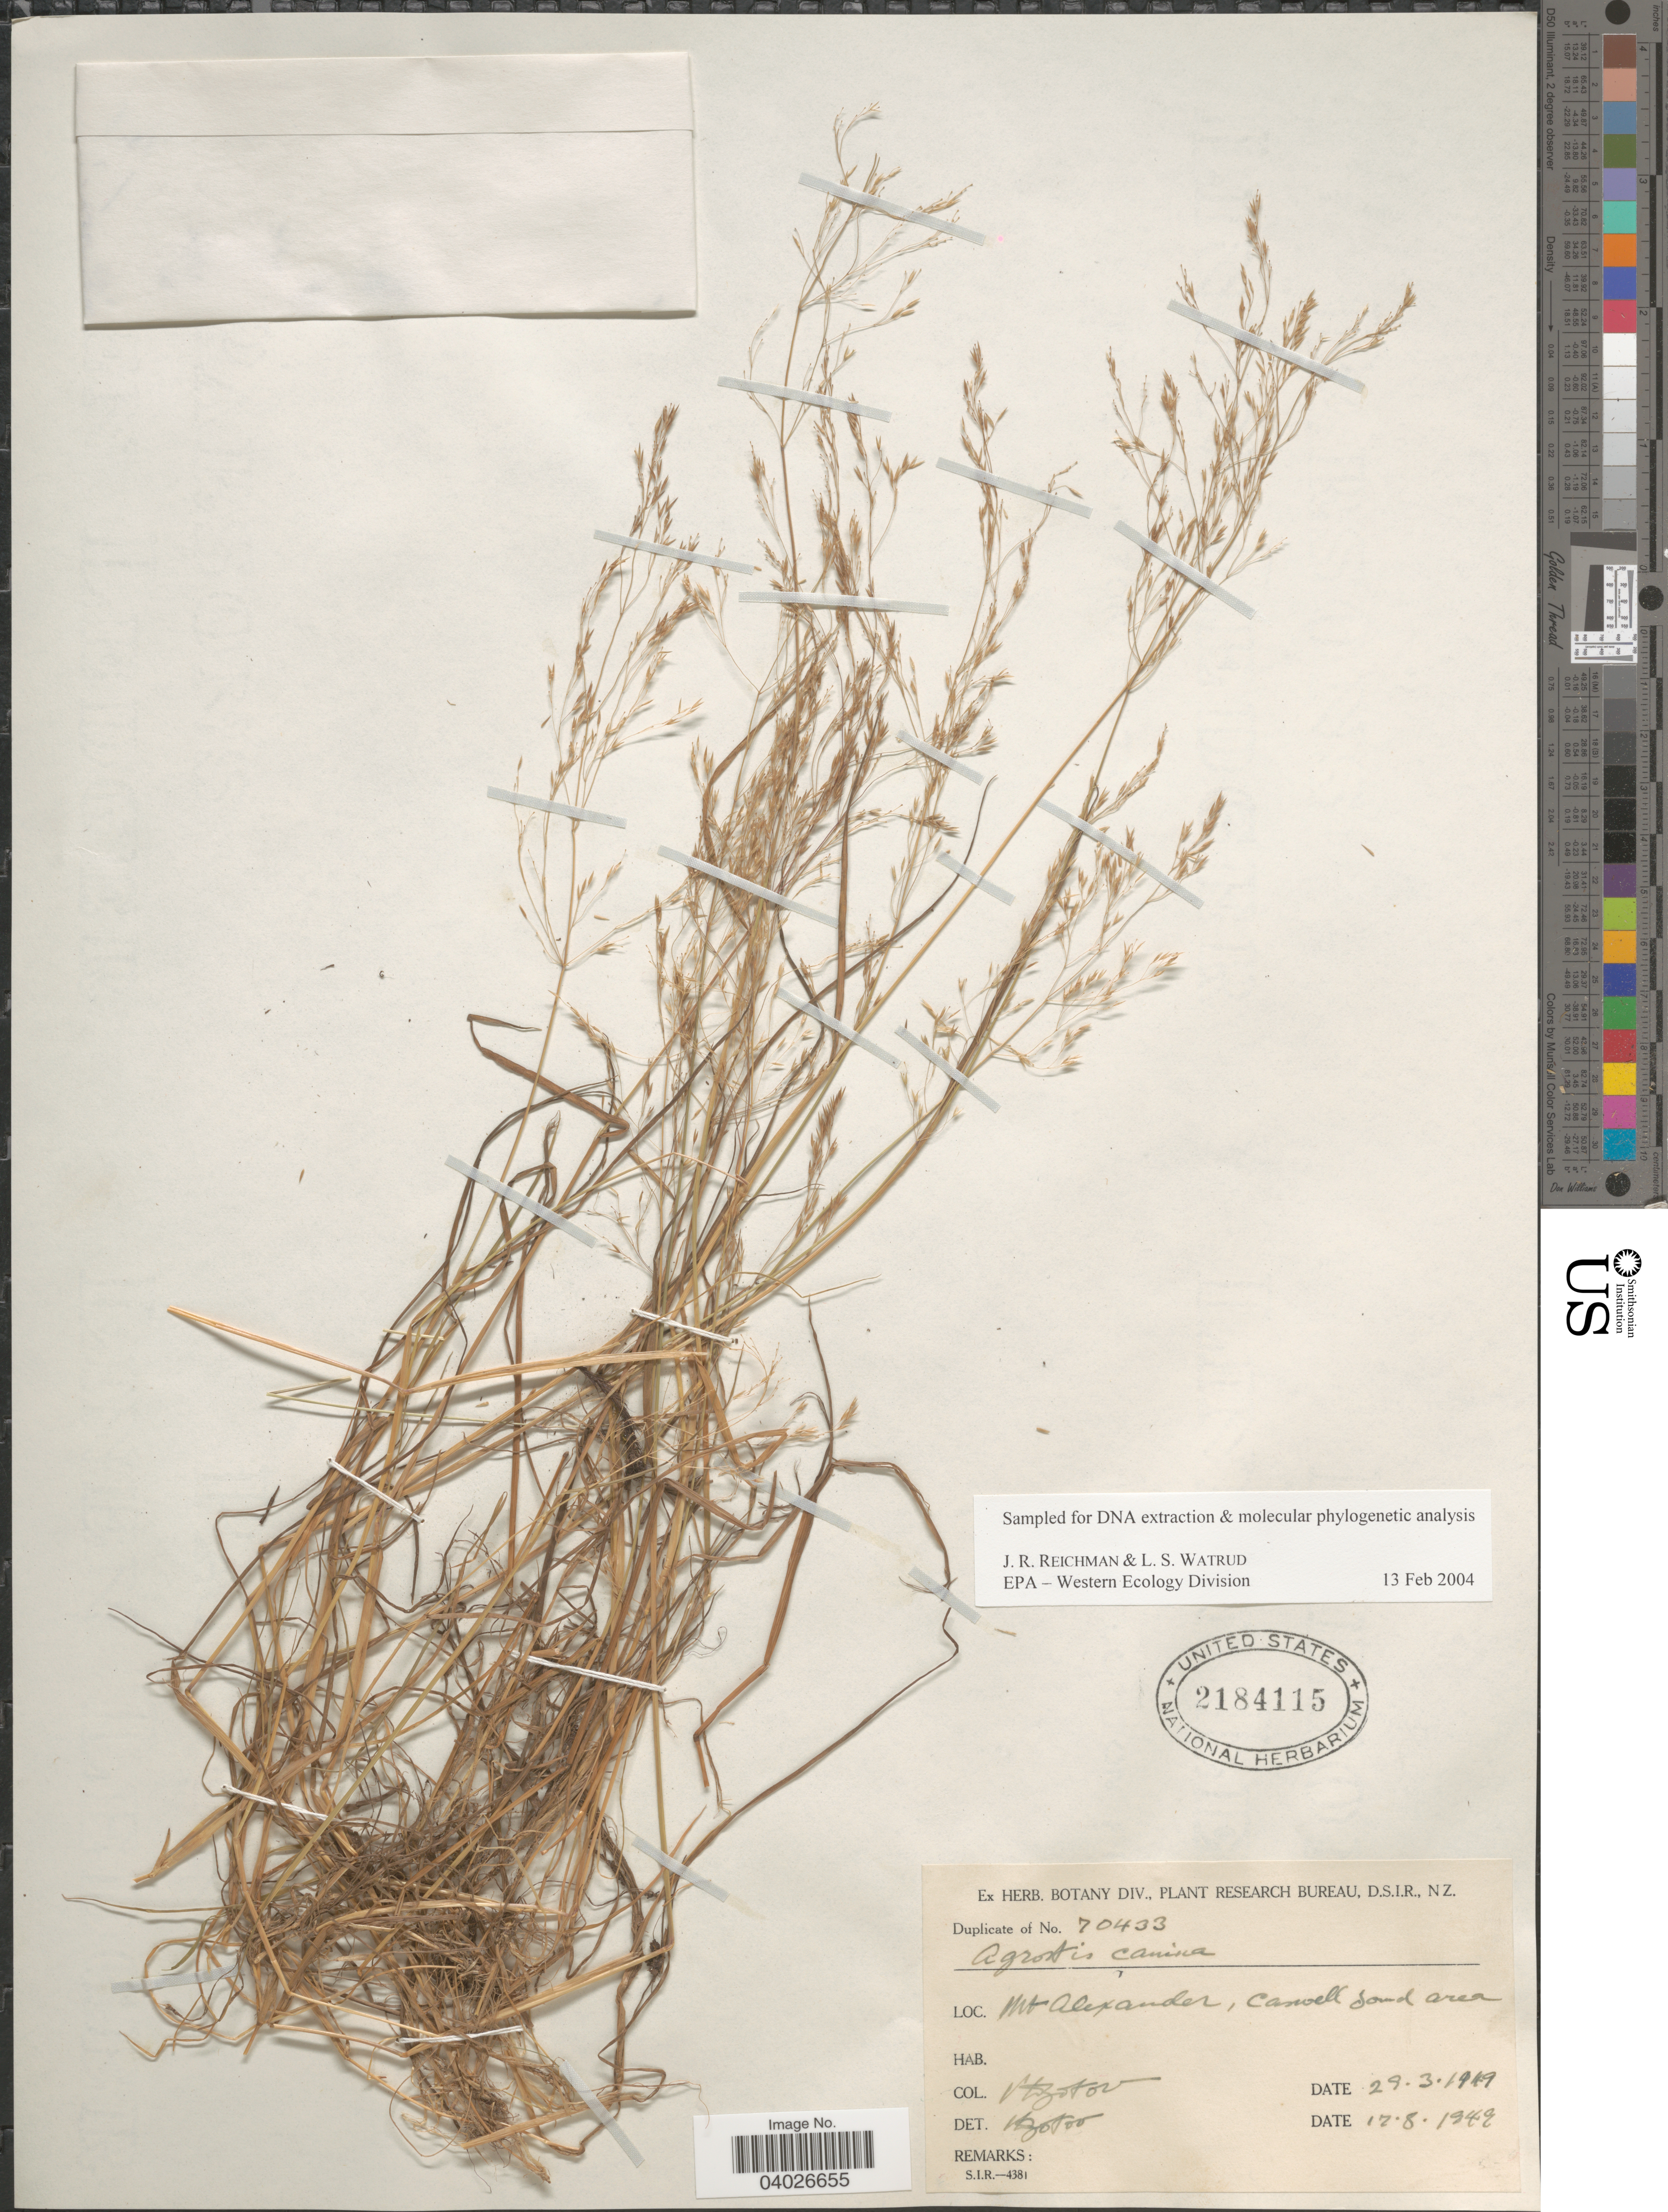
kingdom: Plantae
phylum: Tracheophyta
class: Liliopsida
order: Poales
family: Poaceae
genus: Agrostis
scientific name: Agrostis canina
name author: L.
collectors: V. Zotov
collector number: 70433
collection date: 1949-03-29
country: New Zealand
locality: Mt Alexander, Caswell Sound area.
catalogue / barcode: US 2184115